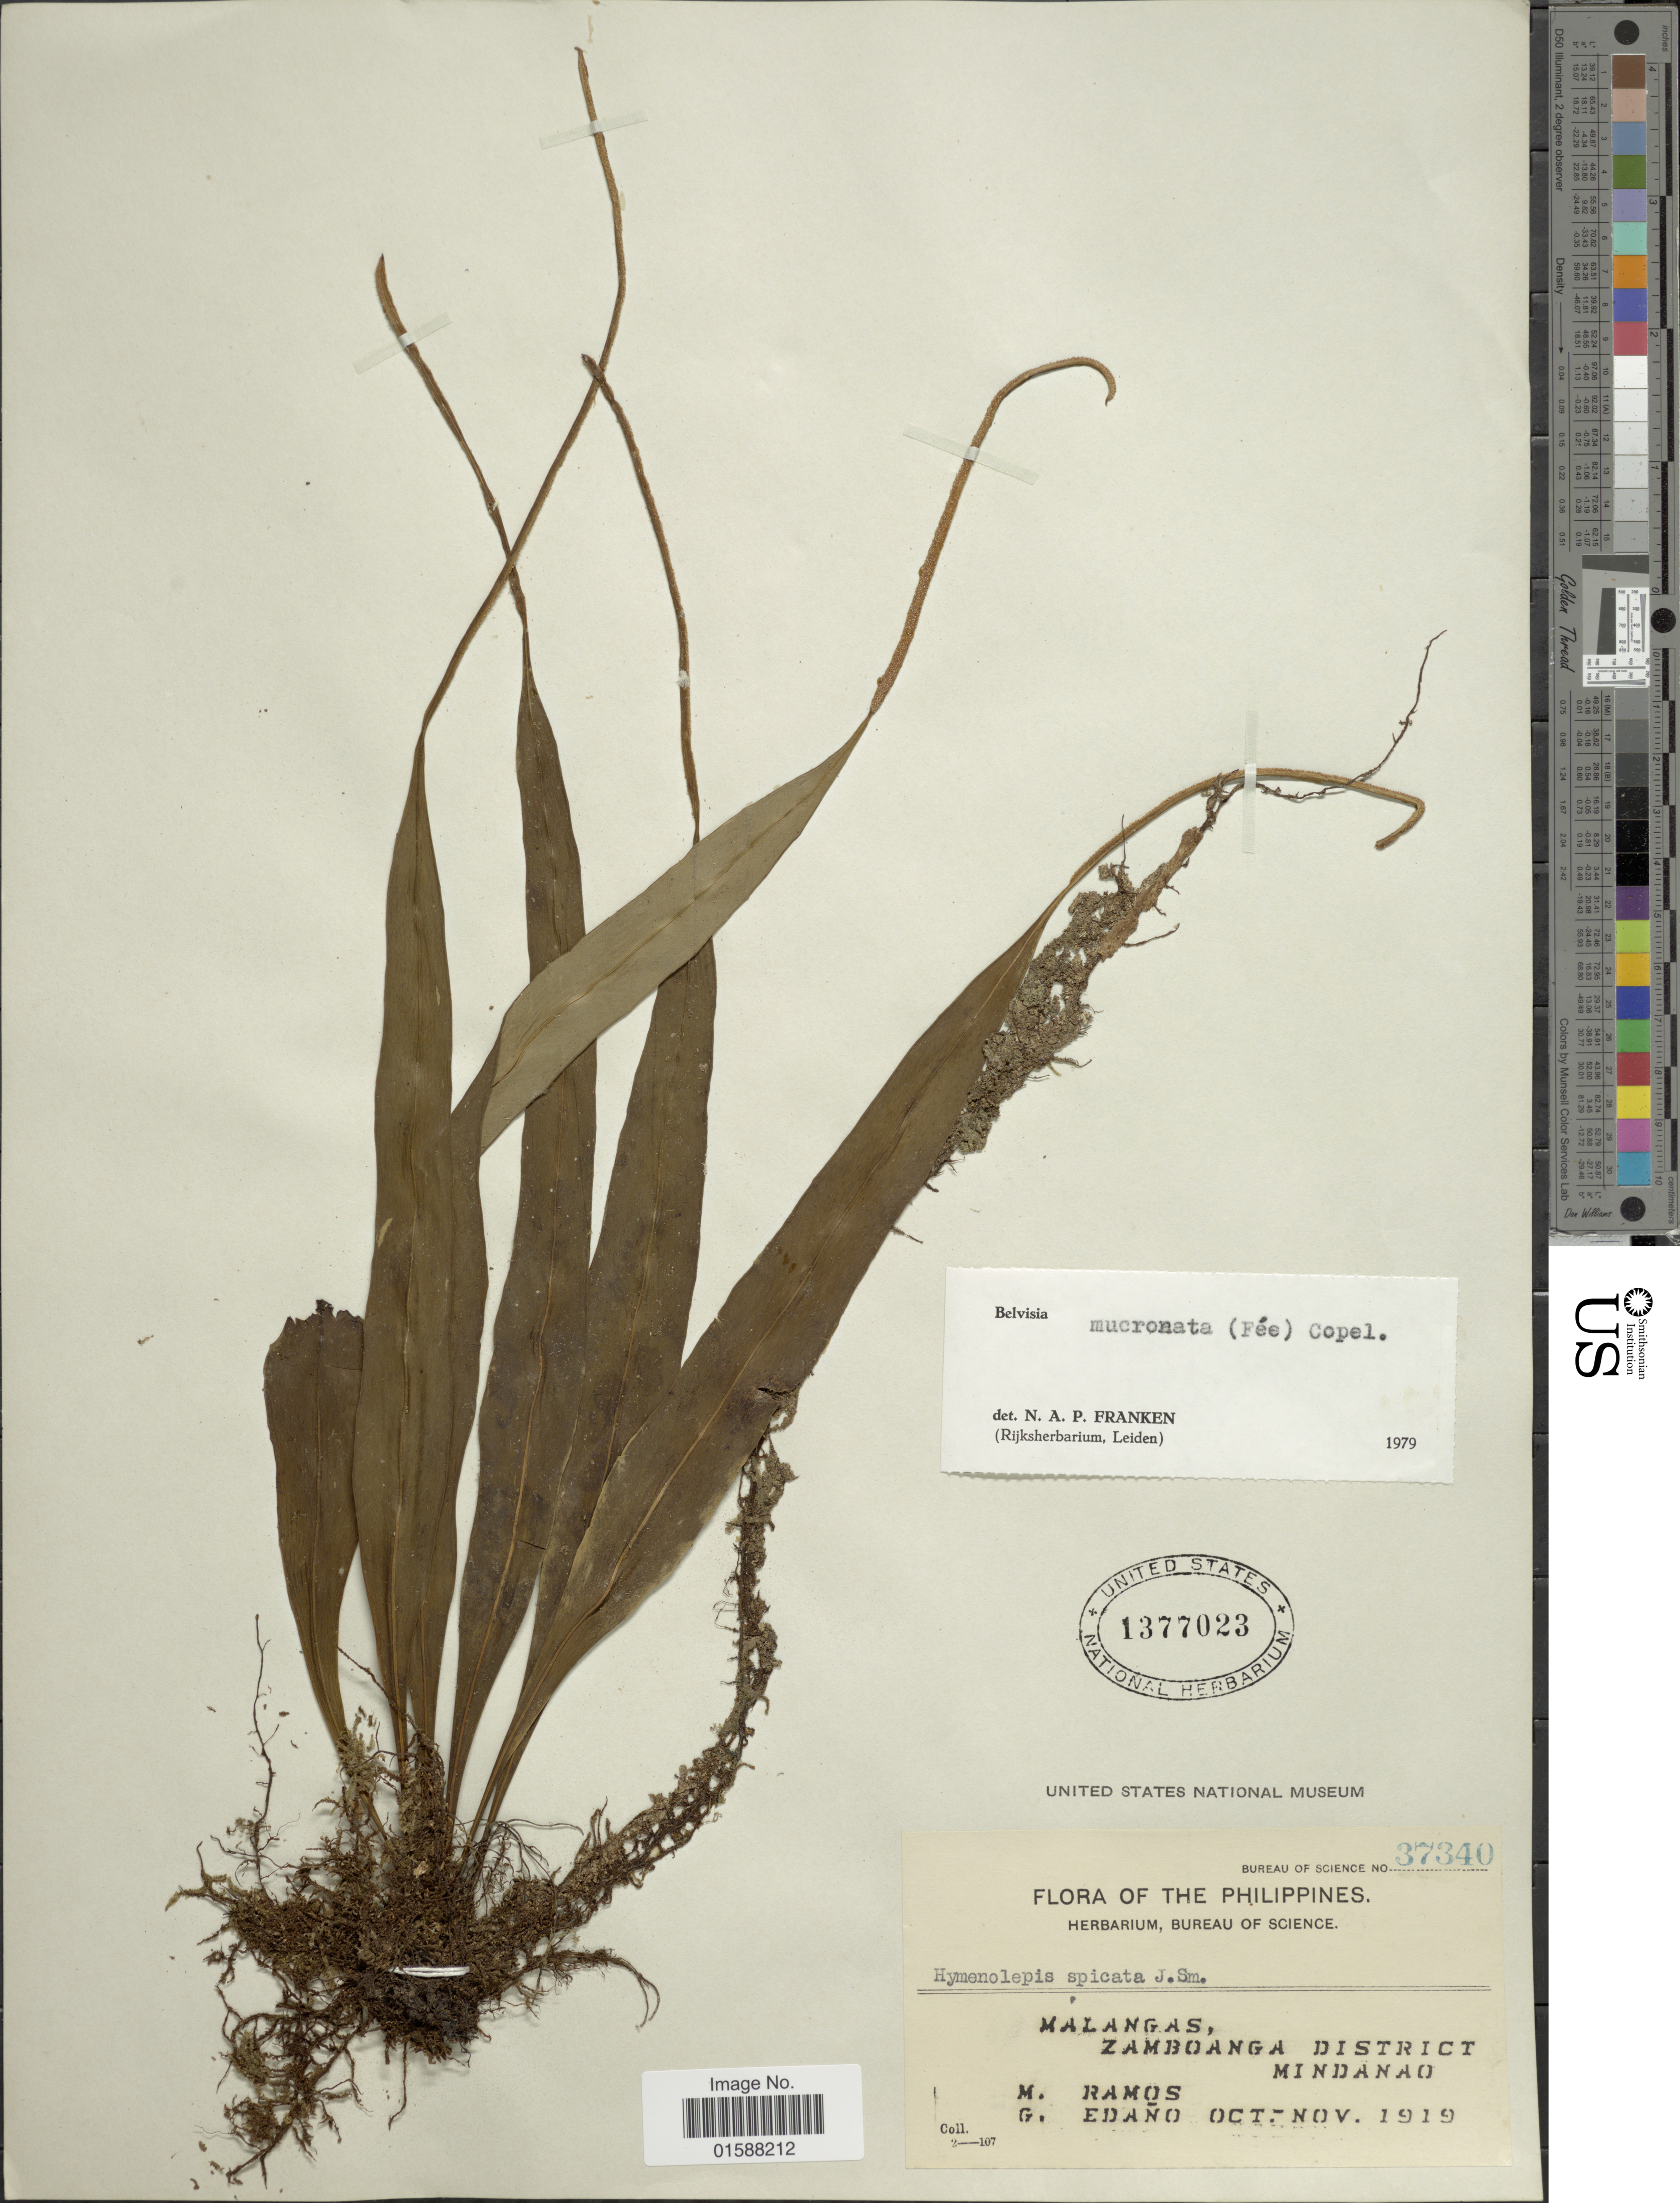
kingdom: Plantae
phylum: Tracheophyta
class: Polypodiopsida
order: Polypodiales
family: Polypodiaceae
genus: Lepisorus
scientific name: Lepisorus mucronatus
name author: (Fée) Li S. Wang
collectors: M. Ramos & G. Edaño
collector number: Bureau of Science 37340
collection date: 1919-10/1919-11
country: Philippines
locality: Malangas, Zamboanga District, Mindanao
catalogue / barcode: US 1377023